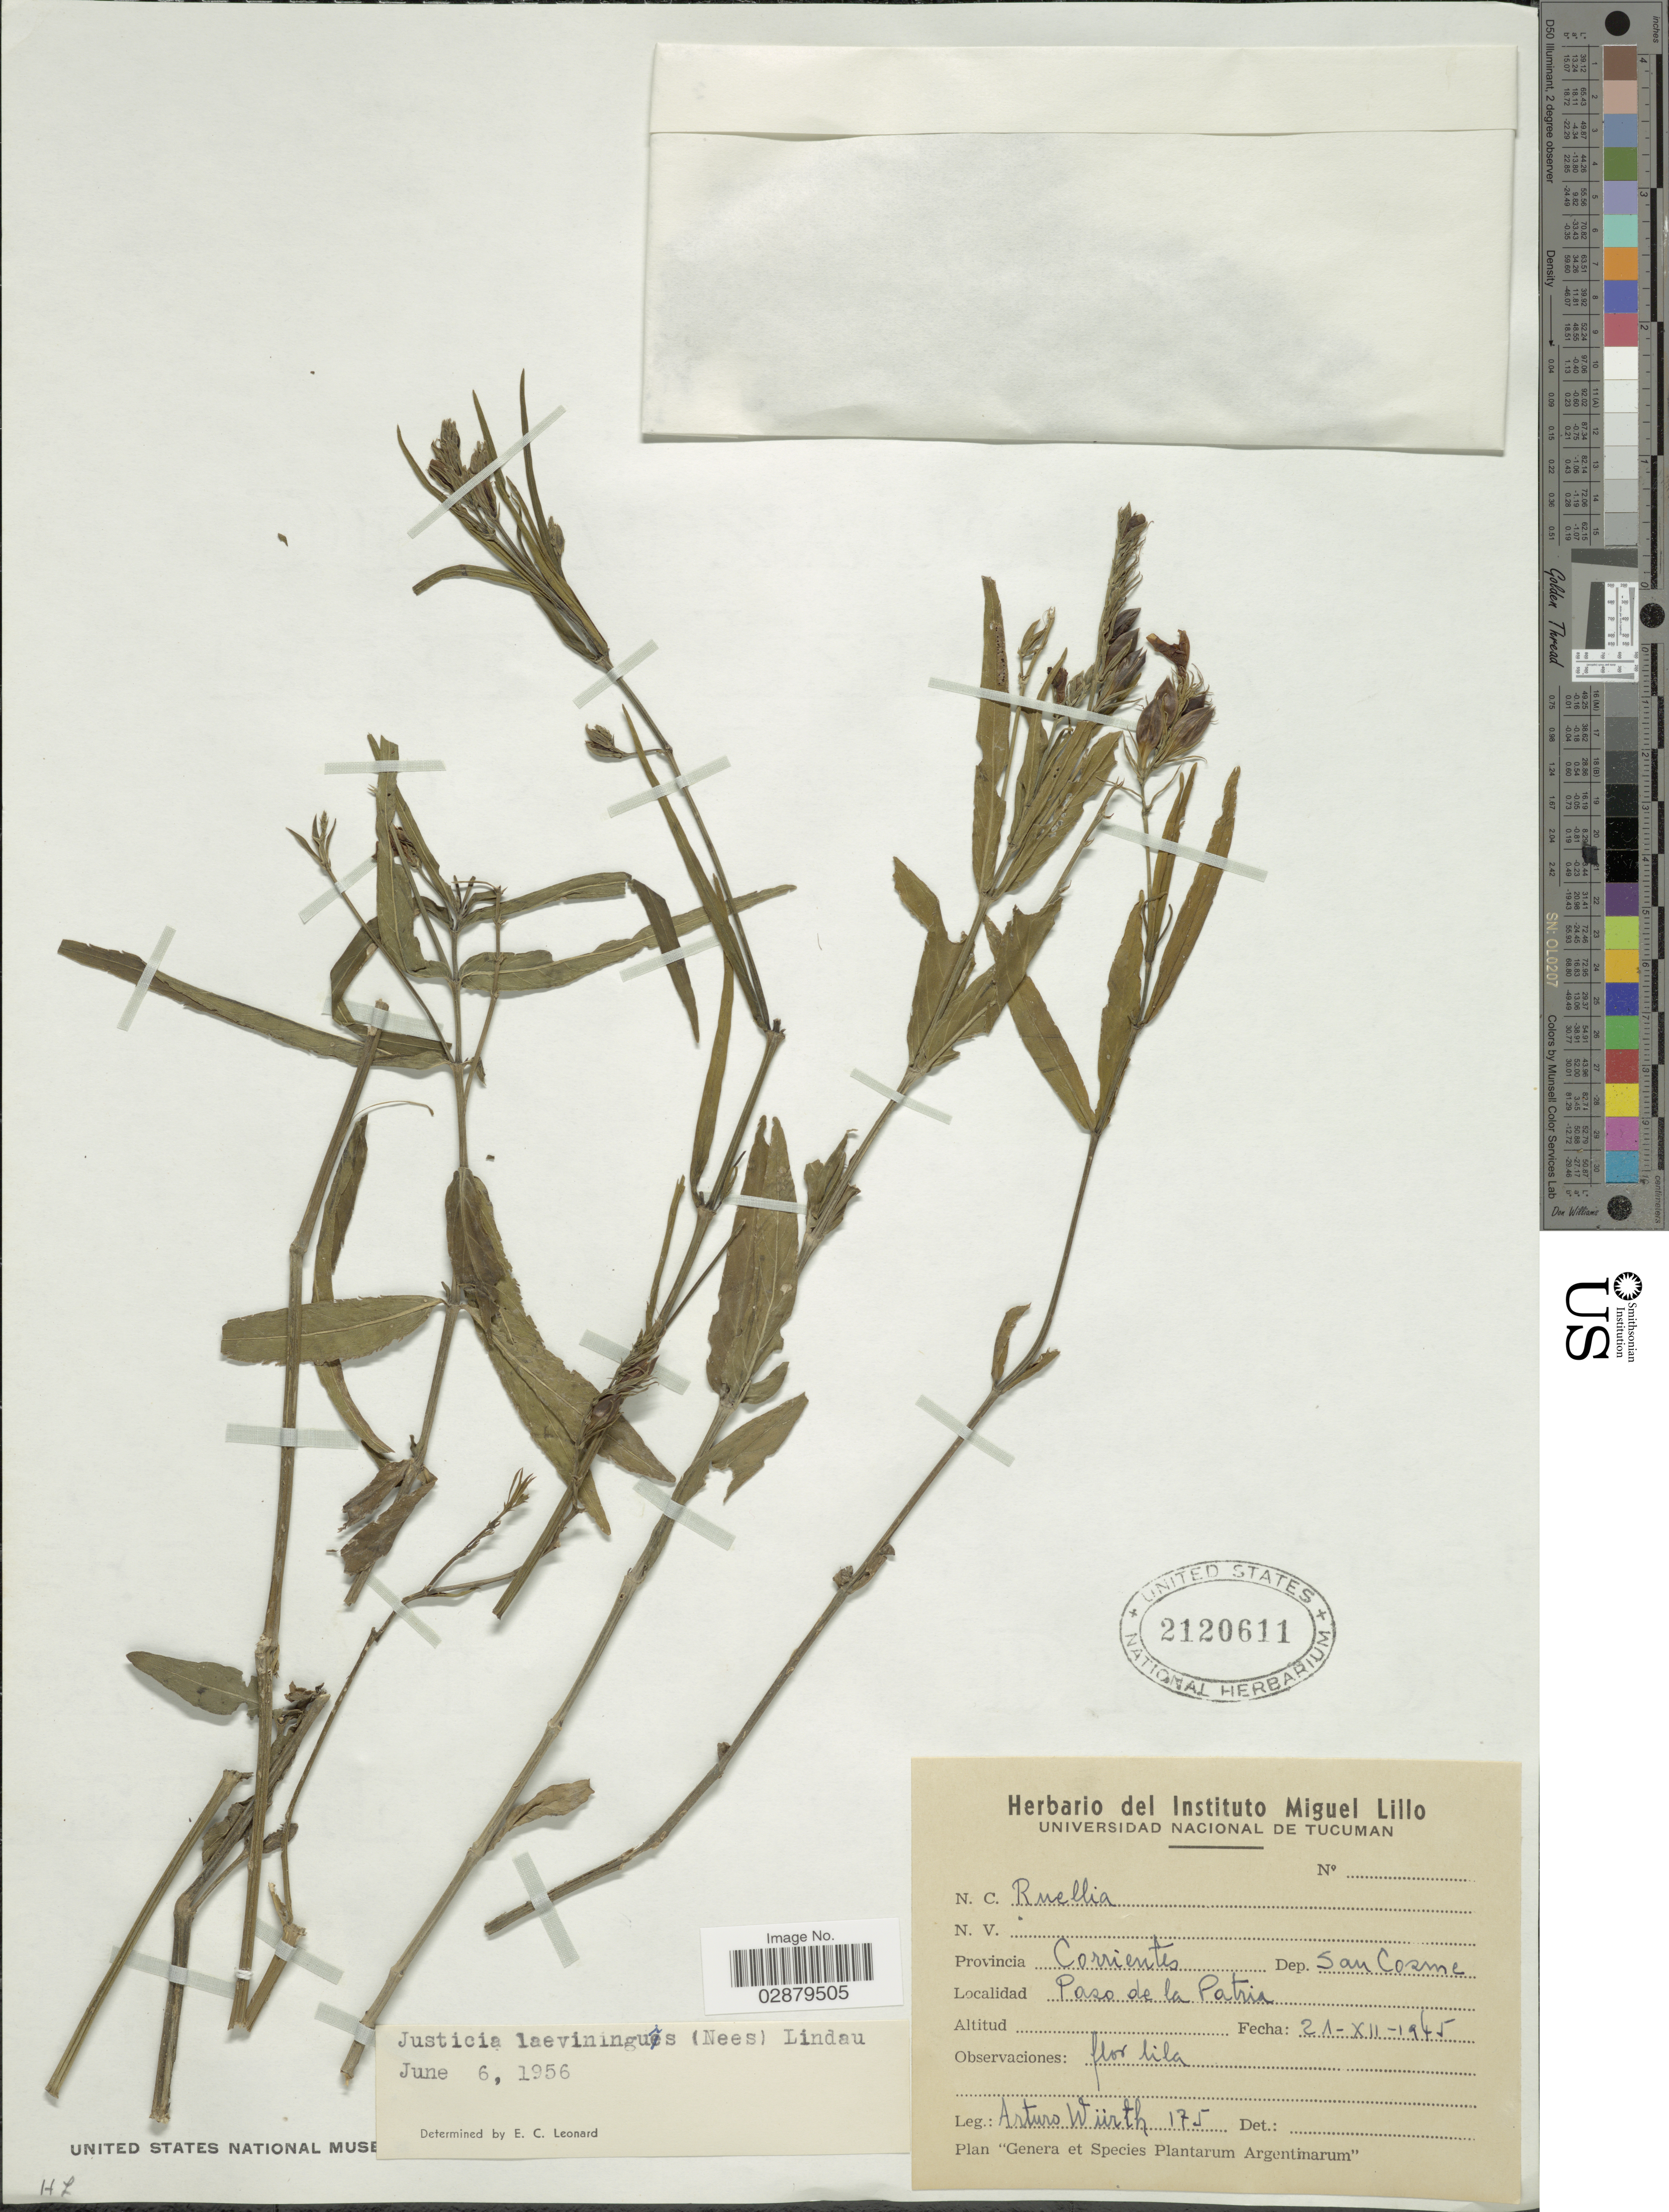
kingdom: Plantae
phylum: Tracheophyta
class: Magnoliopsida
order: Lamiales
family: Acanthaceae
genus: Justicia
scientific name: Justicia laevilinguis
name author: (Nees) Lindau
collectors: A. Wurth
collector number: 175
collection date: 1945-12-21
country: Argentina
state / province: Corrientes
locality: Dep. San Cosme. Paso de la Patria.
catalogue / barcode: US 2120611